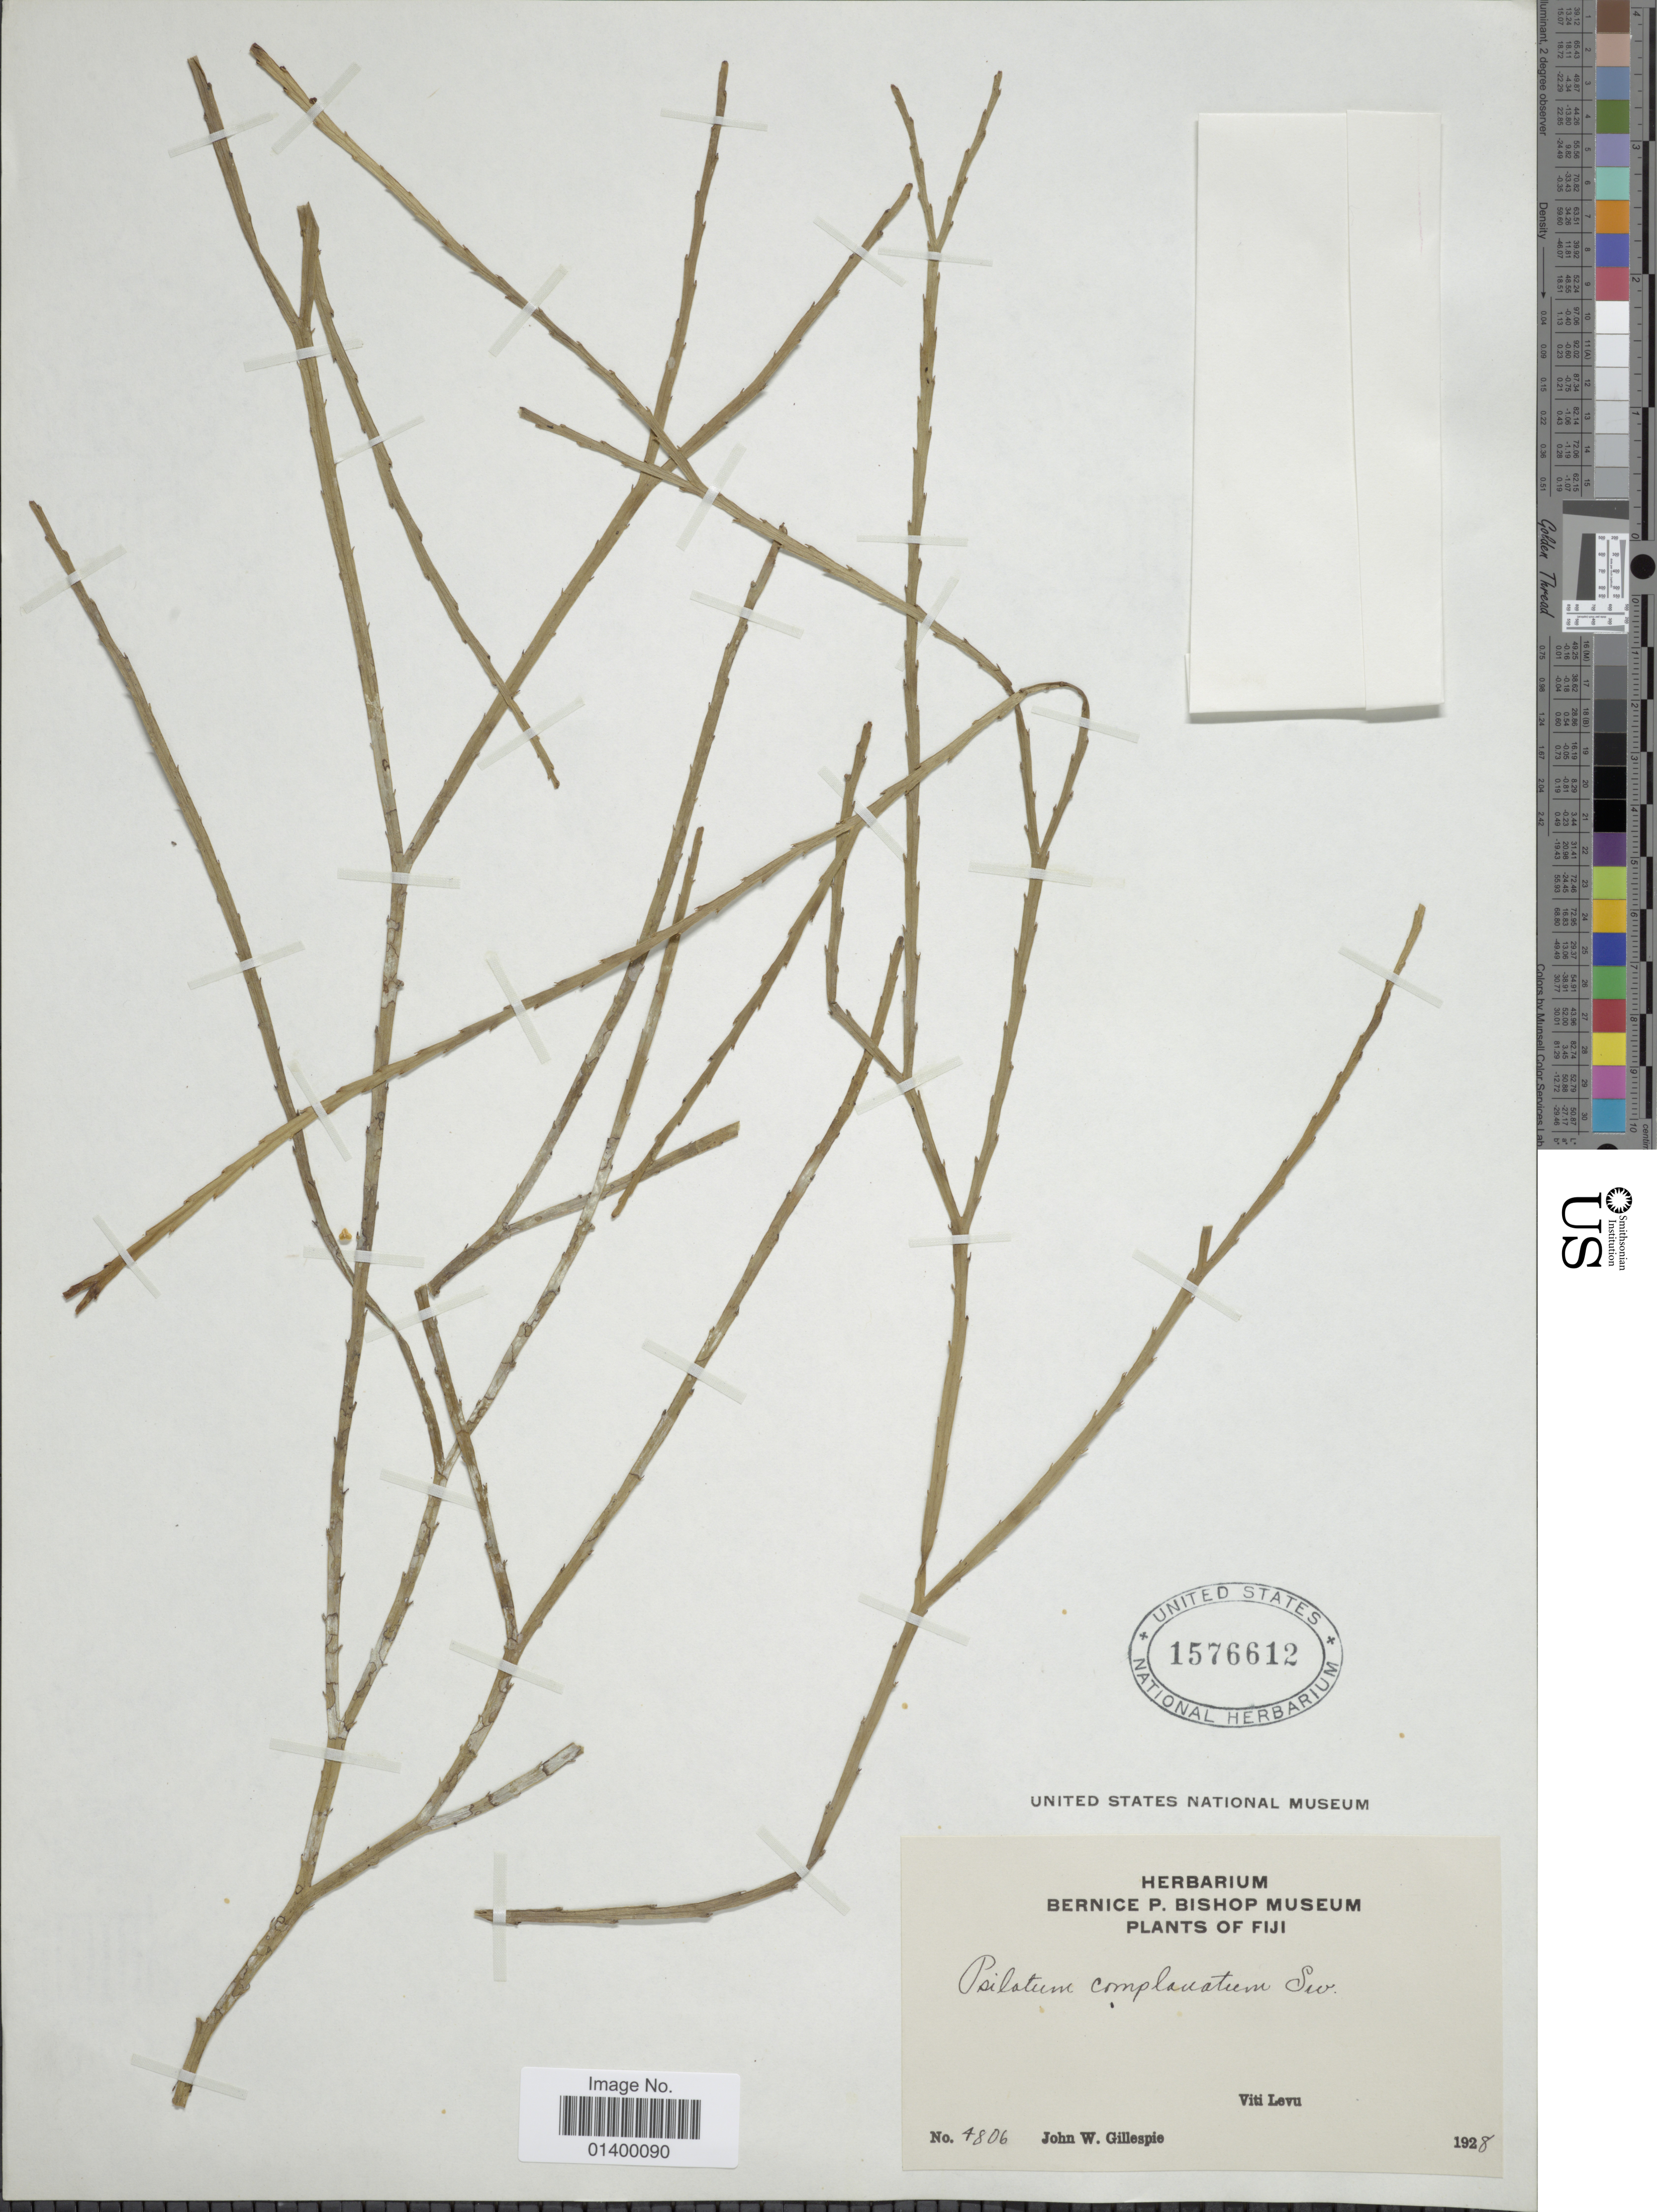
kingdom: Plantae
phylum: Tracheophyta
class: Polypodiopsida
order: Psilotales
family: Psilotaceae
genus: Psilotum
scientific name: Psilotum complanatum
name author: Sw.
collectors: J. W. Gillespie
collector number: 4806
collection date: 1928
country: Fiji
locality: Viti Levu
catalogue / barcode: US 1576612